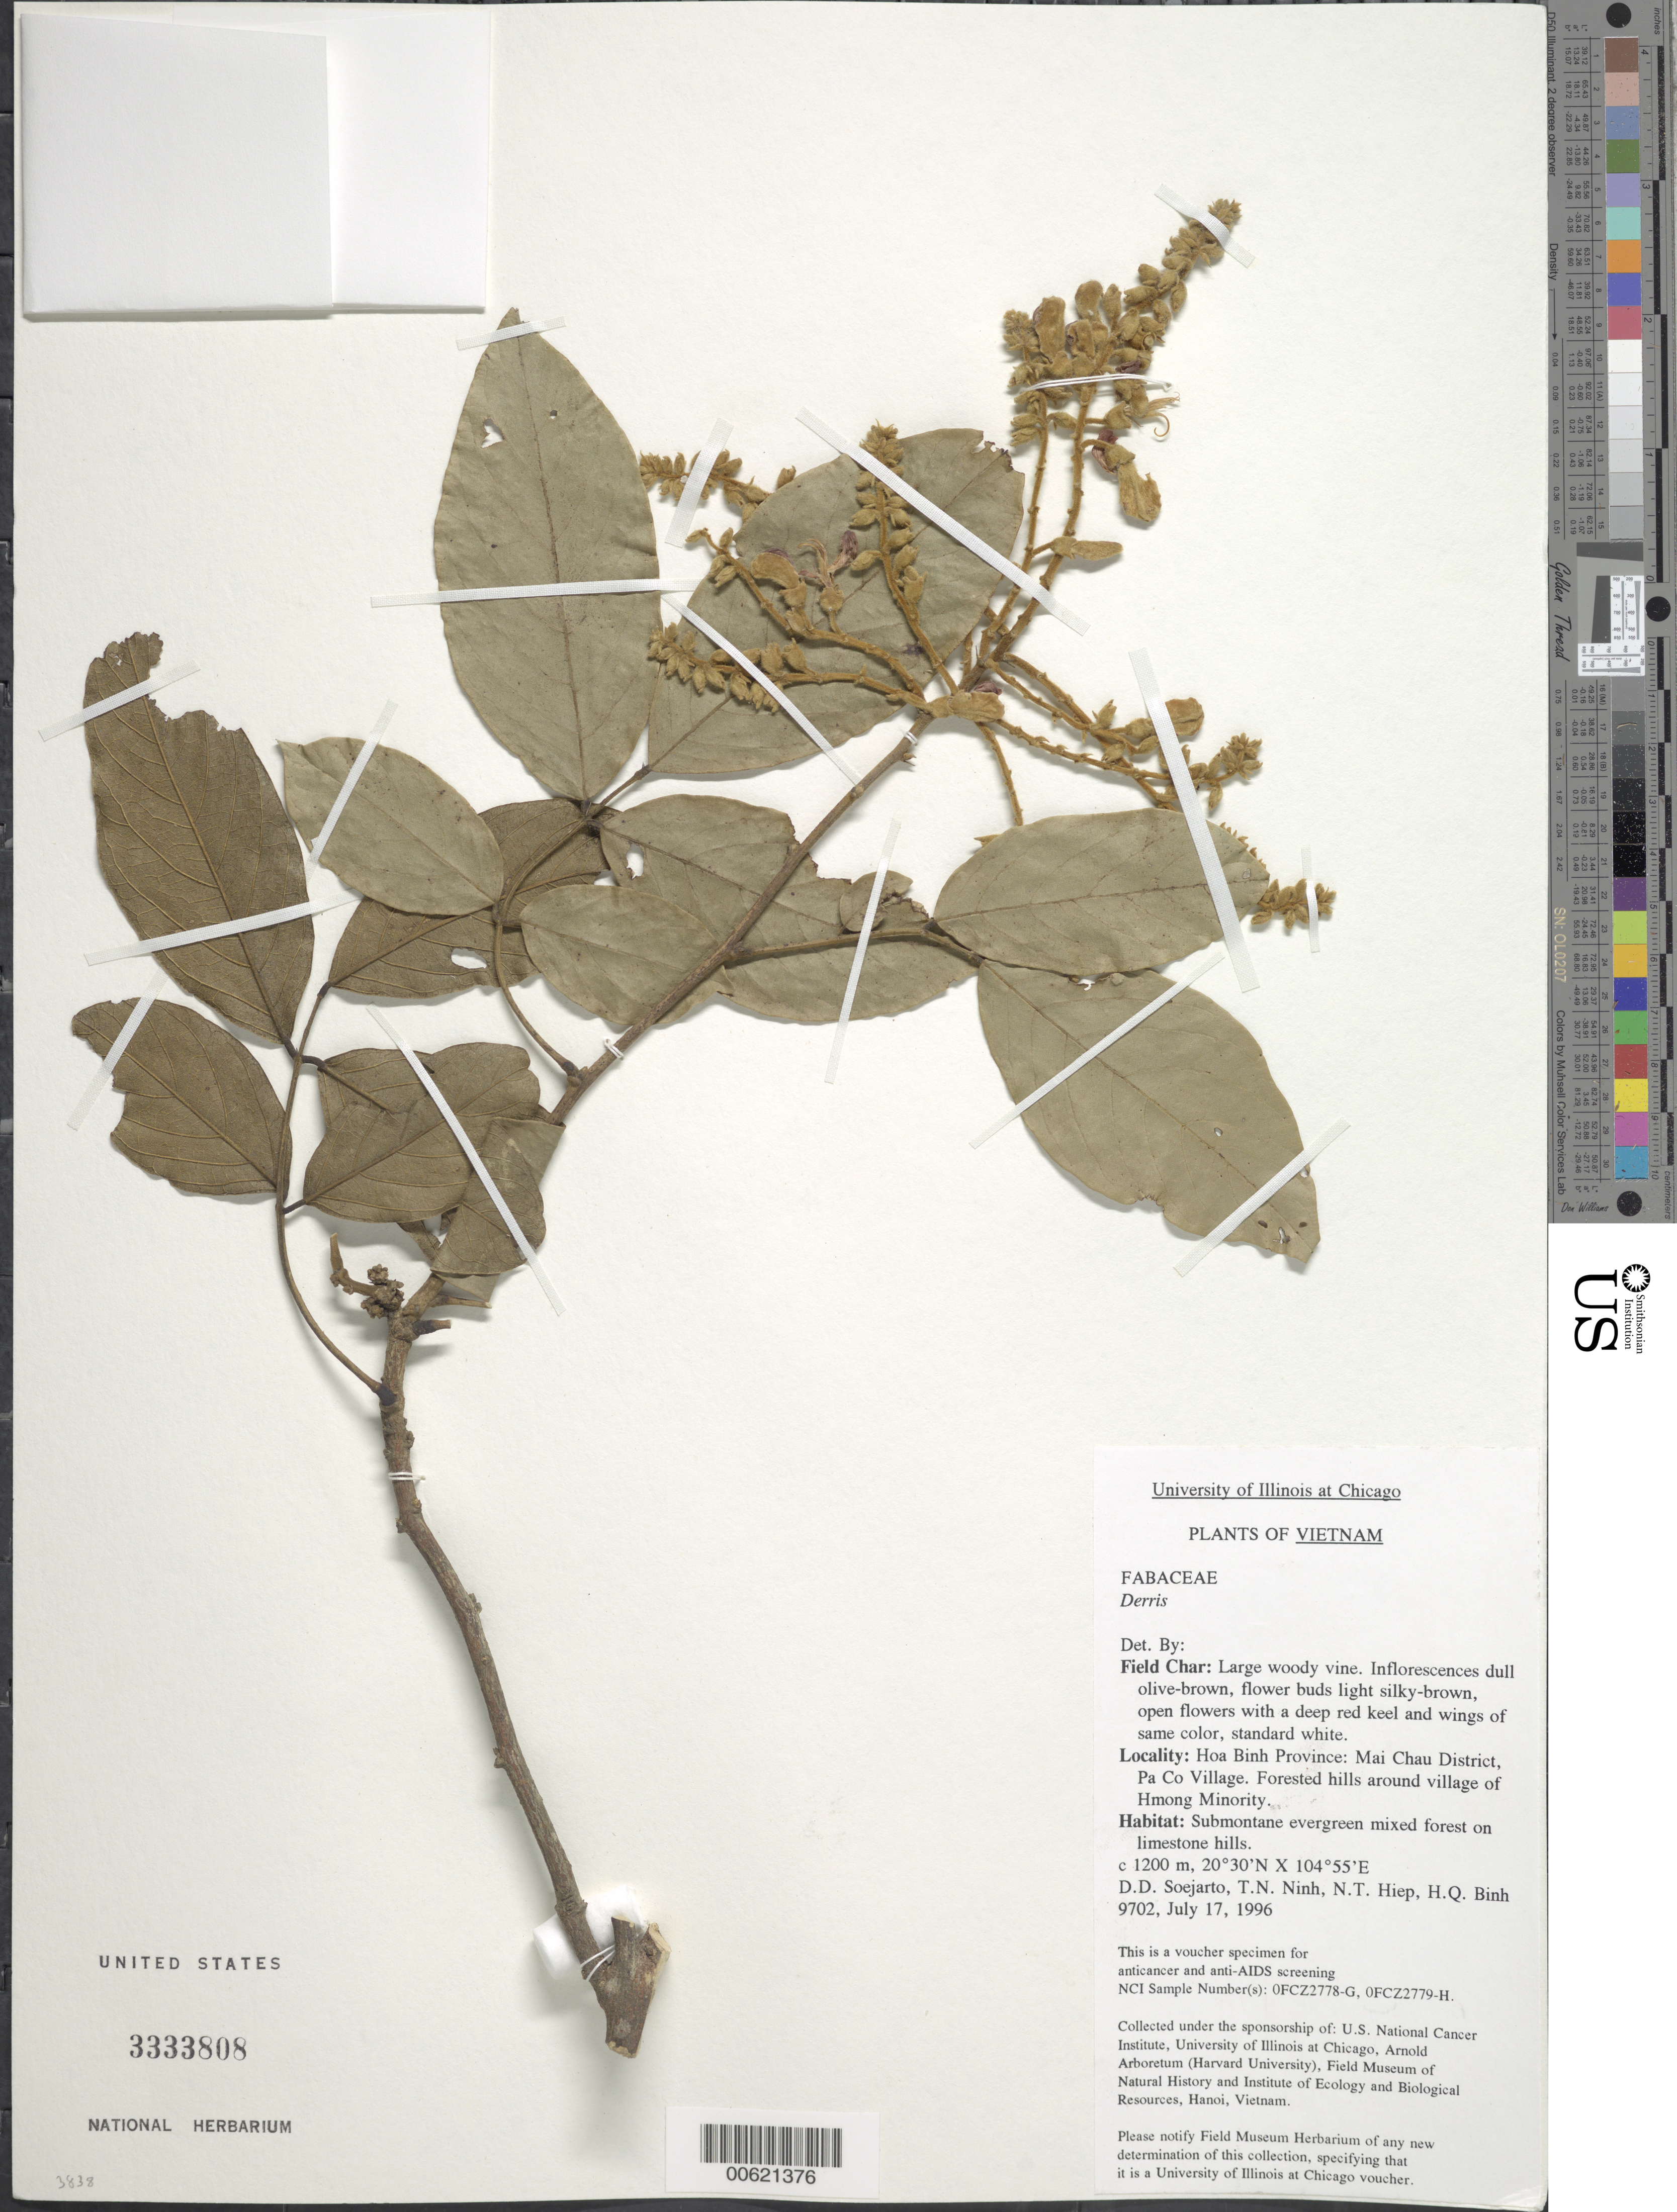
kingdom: Plantae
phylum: Tracheophyta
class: Magnoliopsida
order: Fabales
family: Fabaceae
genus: Derris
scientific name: Derris sp.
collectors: T. N. Ninh, N. T. Hiep & H. Q. Binh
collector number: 9702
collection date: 1996-07-17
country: Vietnam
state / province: Hoa Binh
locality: Mai Chau District, Pa Co Village, around village of Hmong Minority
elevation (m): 1200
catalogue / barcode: US 3333808